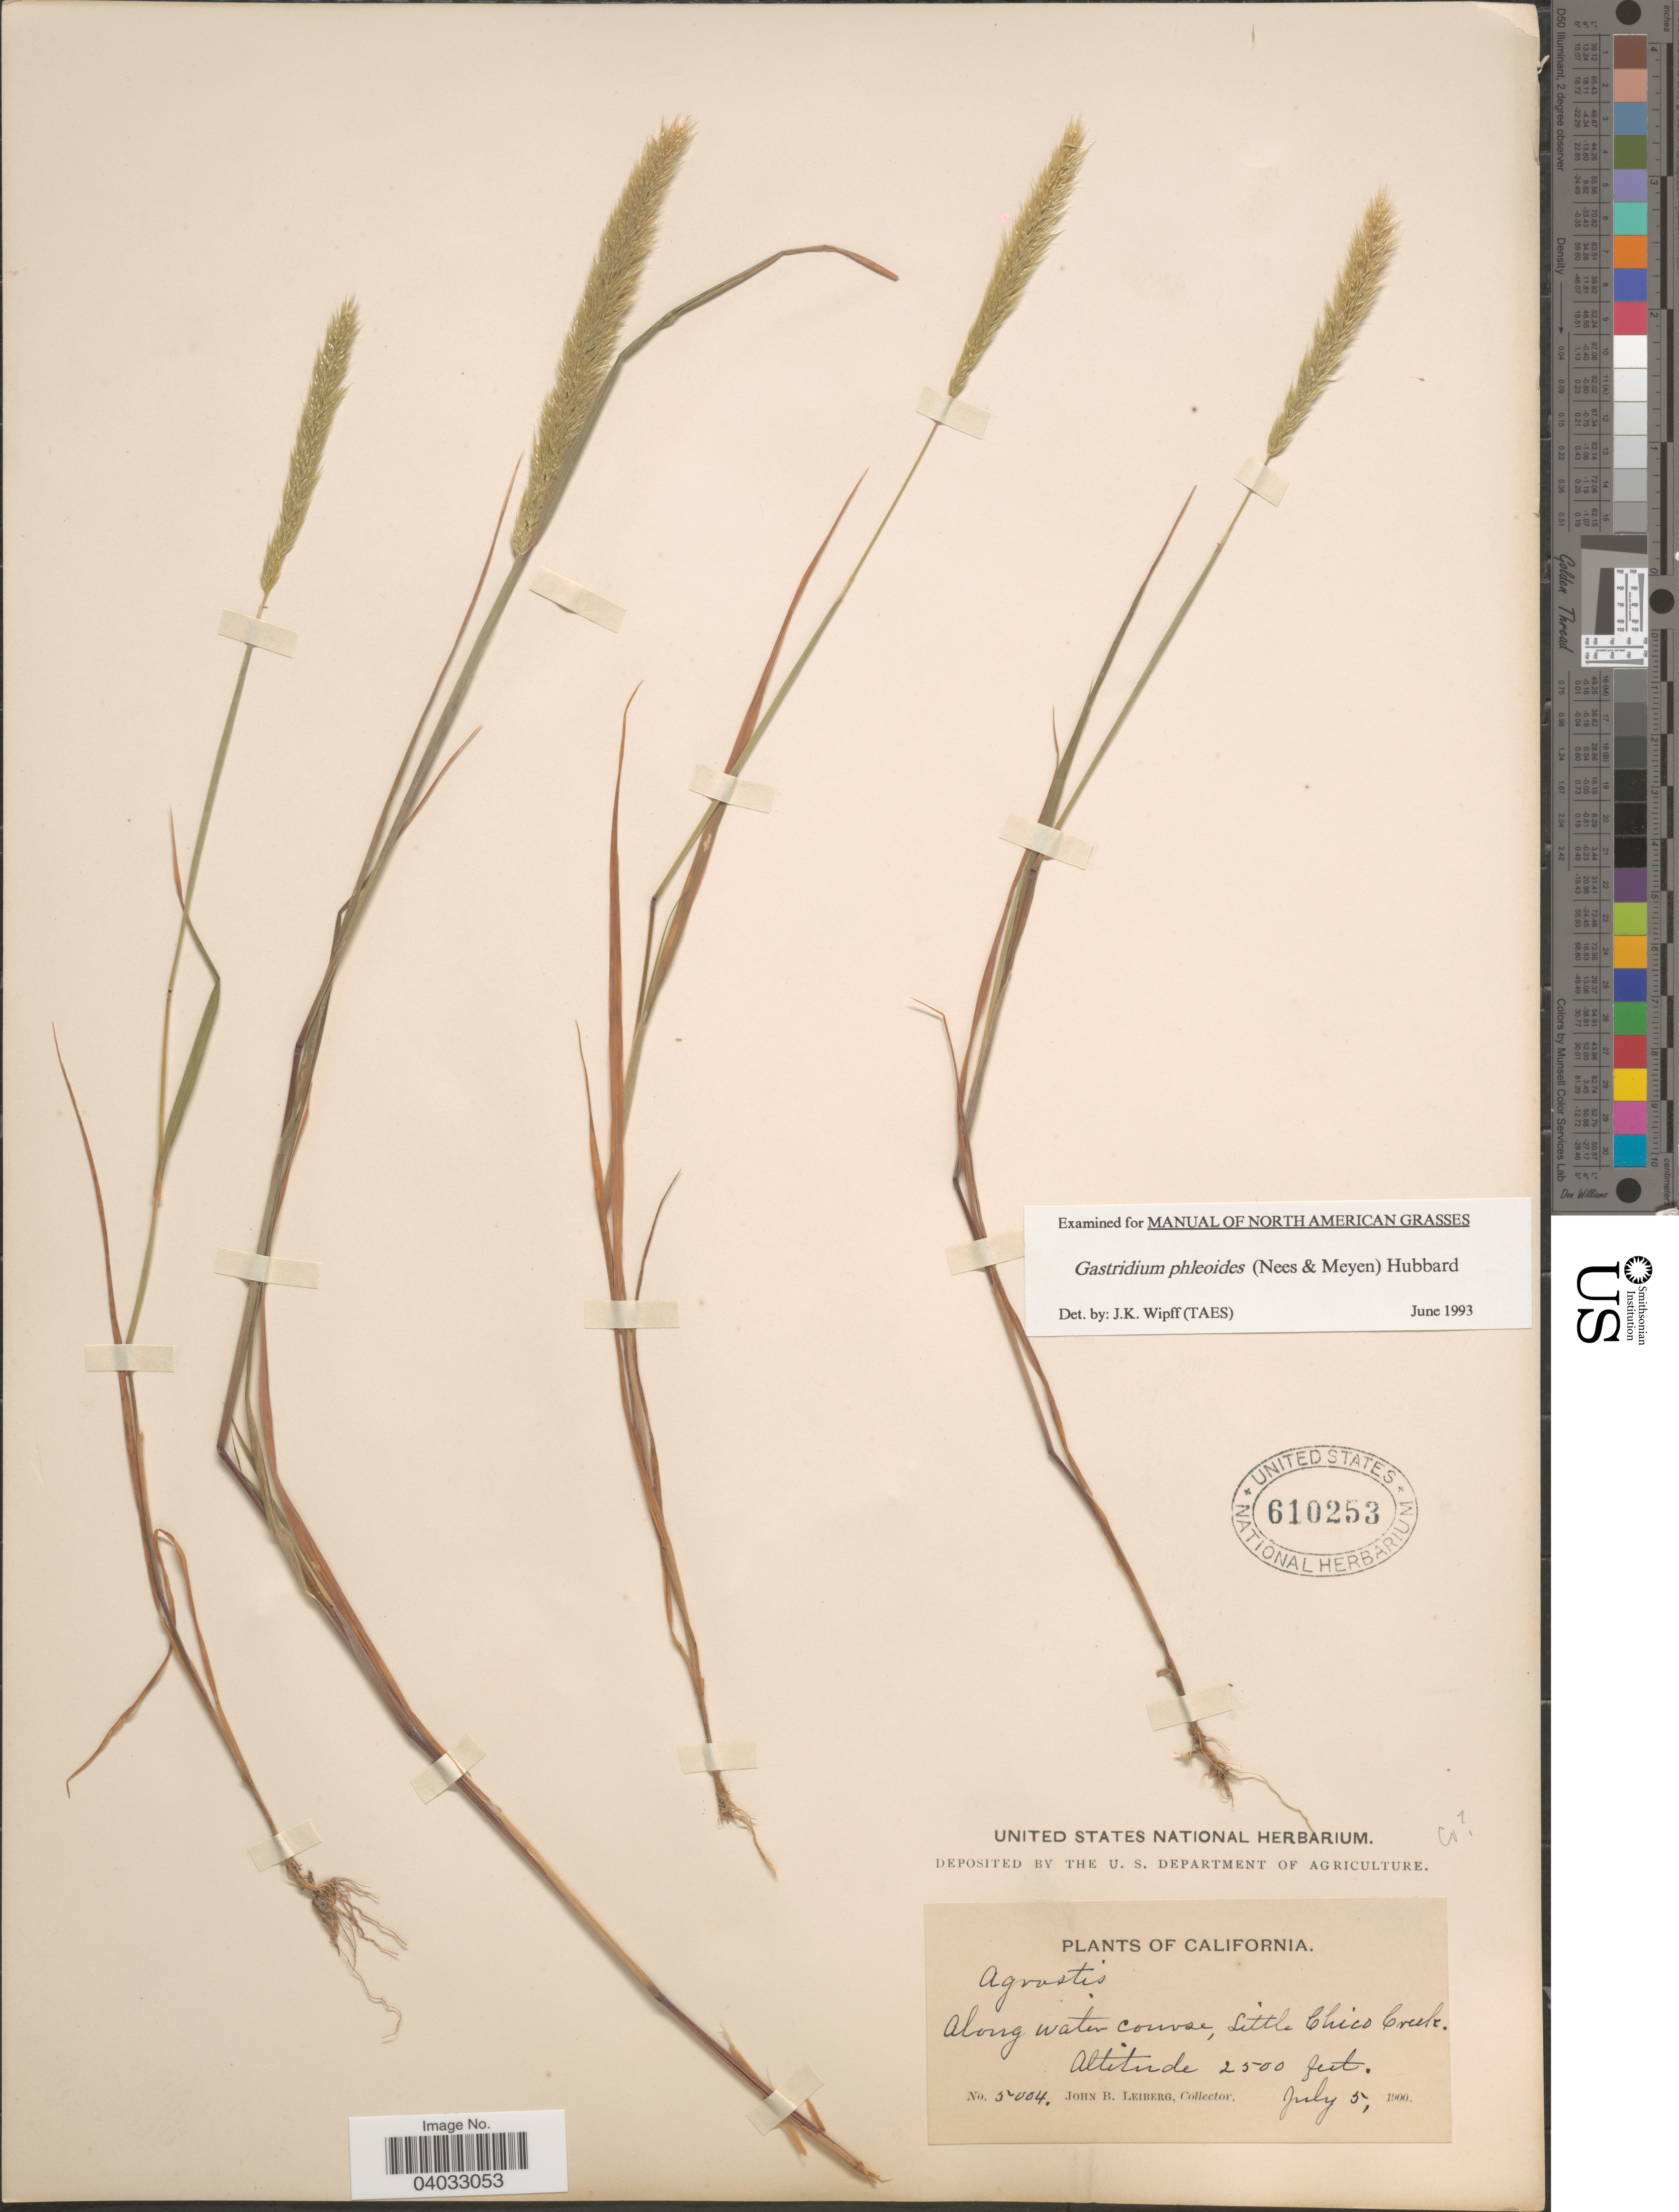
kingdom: Plantae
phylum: Tracheophyta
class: Liliopsida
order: Poales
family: Poaceae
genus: Gastridium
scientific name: Gastridium phleoides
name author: (Nees) C.E. Hubb.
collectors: J. B. Leiberg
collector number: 5004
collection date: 1900-07-05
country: United States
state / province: California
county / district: Butte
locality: Along water course, Little Chico Creek.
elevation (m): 762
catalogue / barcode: US 610253